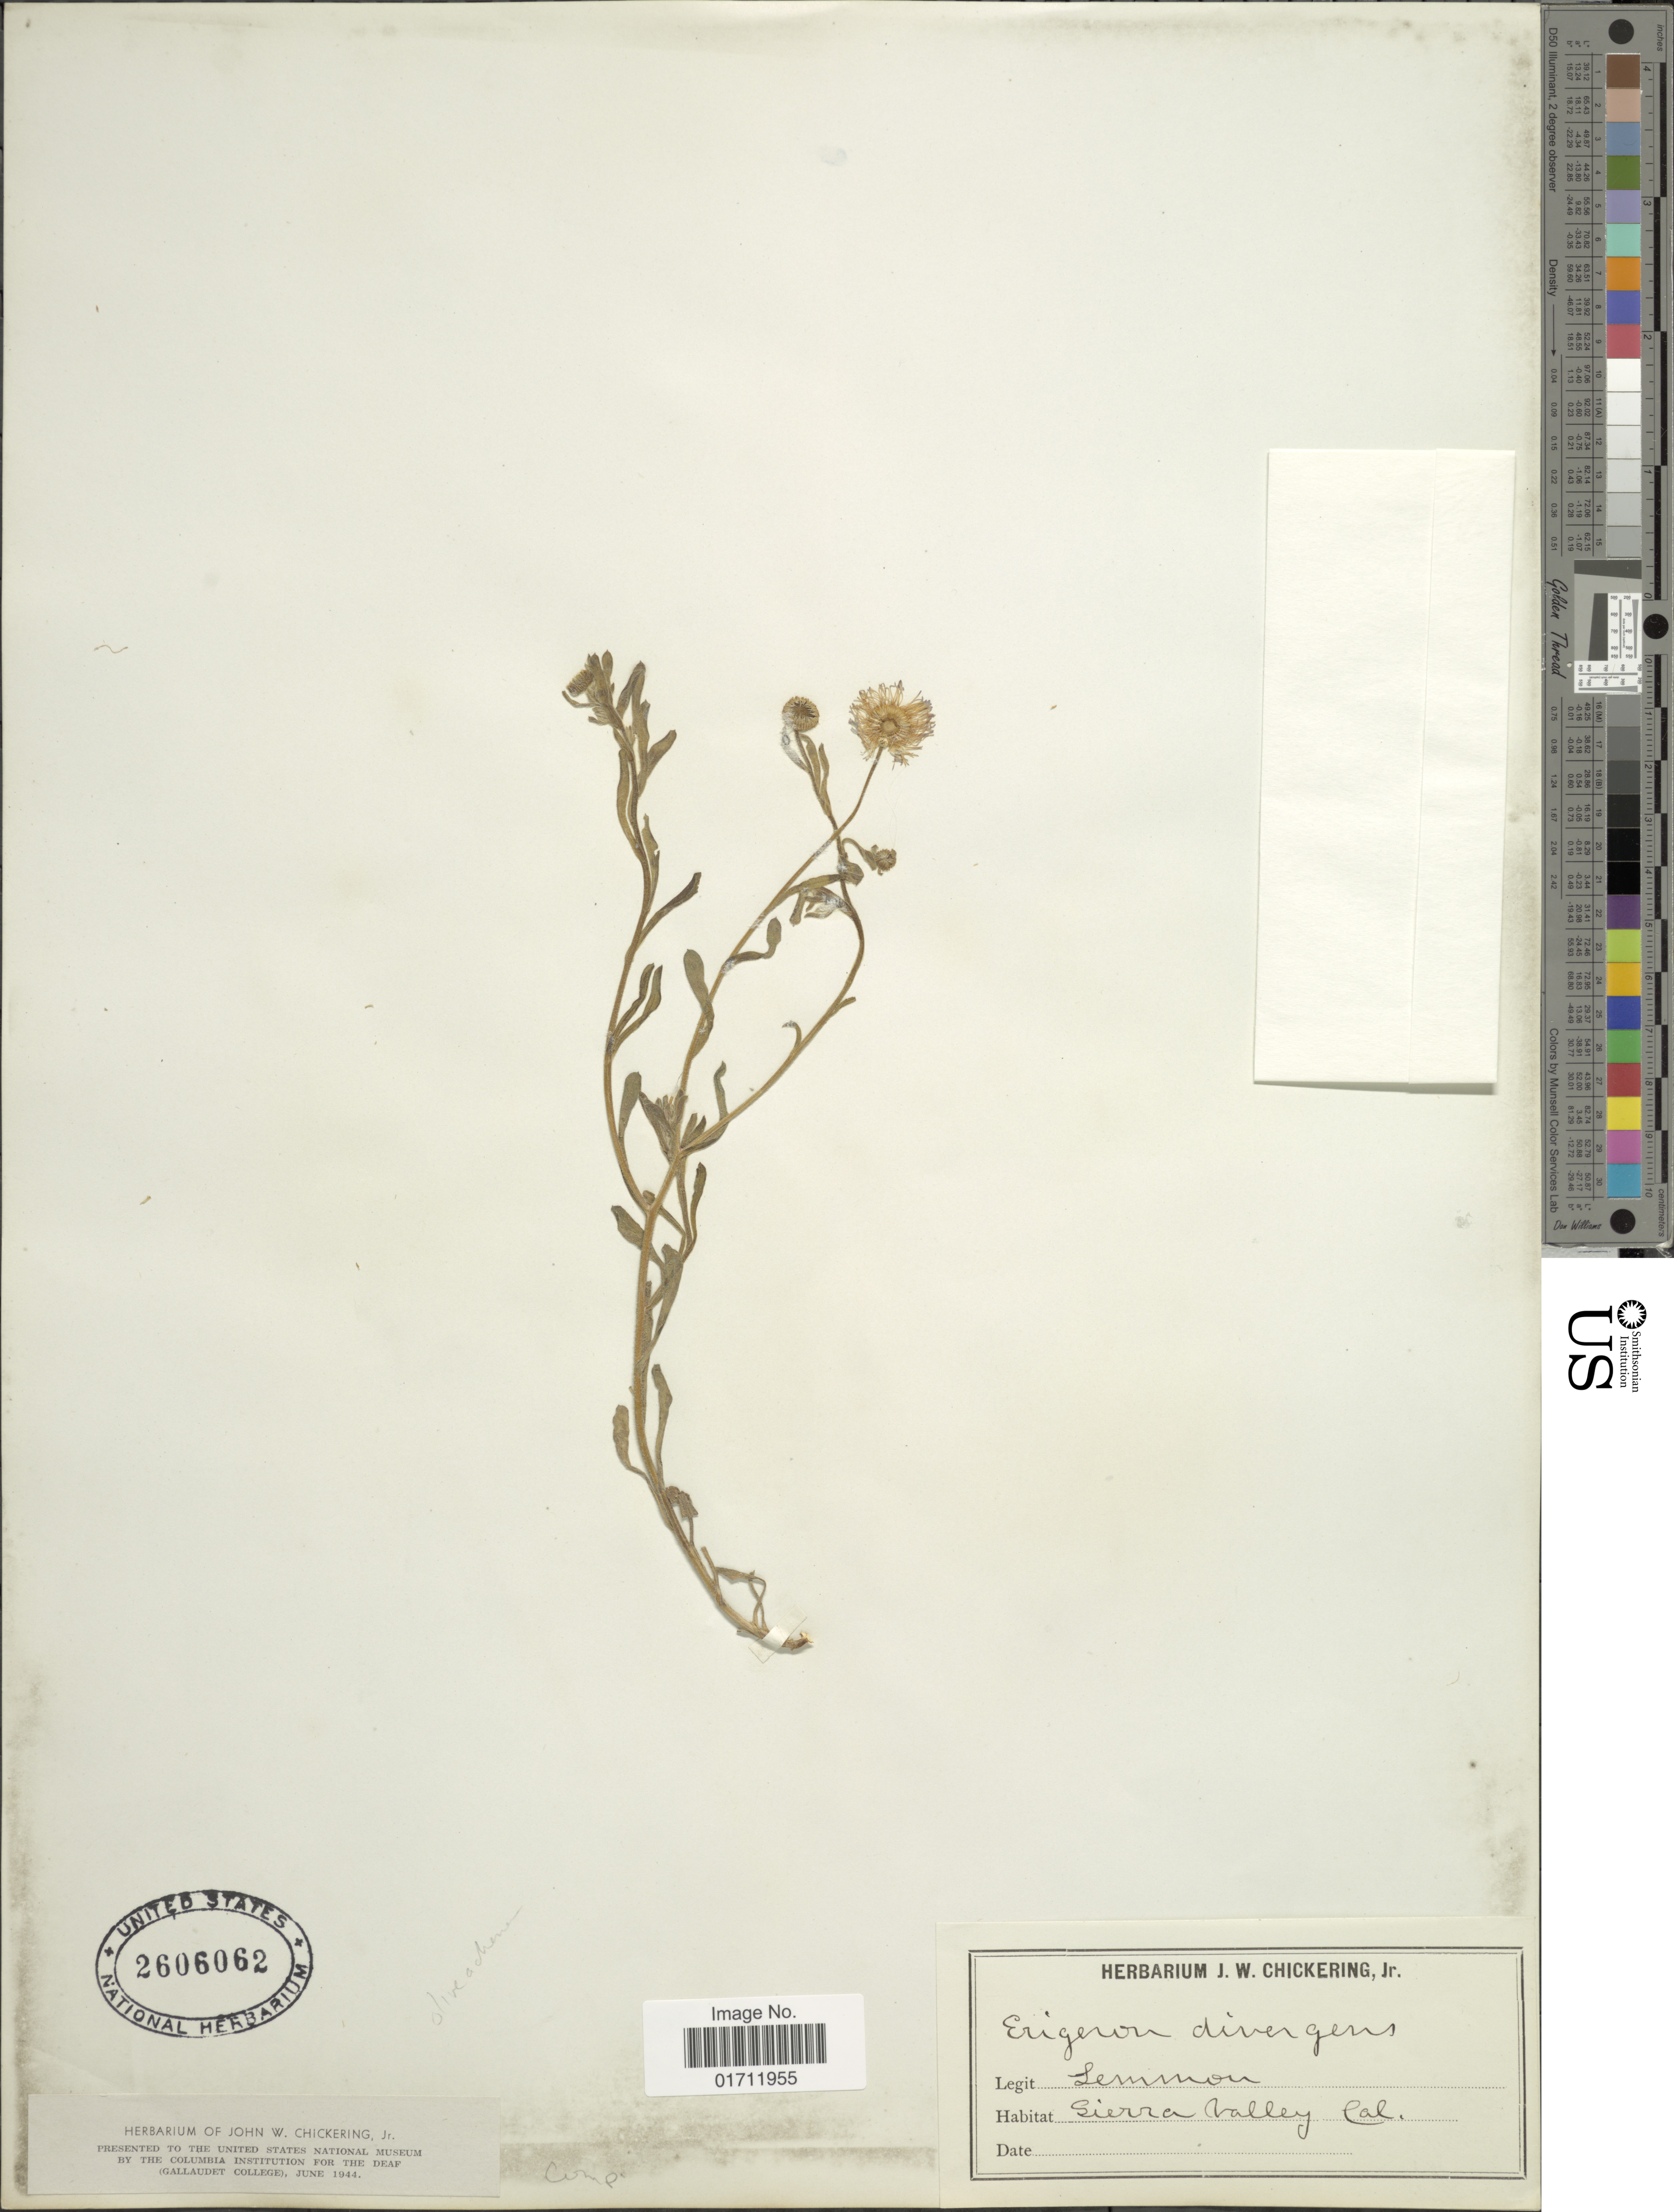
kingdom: Plantae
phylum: Tracheophyta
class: Magnoliopsida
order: Asterales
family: Asteraceae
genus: Erigeron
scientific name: Erigeron divergens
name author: Torr. & A. Gray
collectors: -- Lemmon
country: United States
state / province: California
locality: Sierra Valley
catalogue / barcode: US 2606062